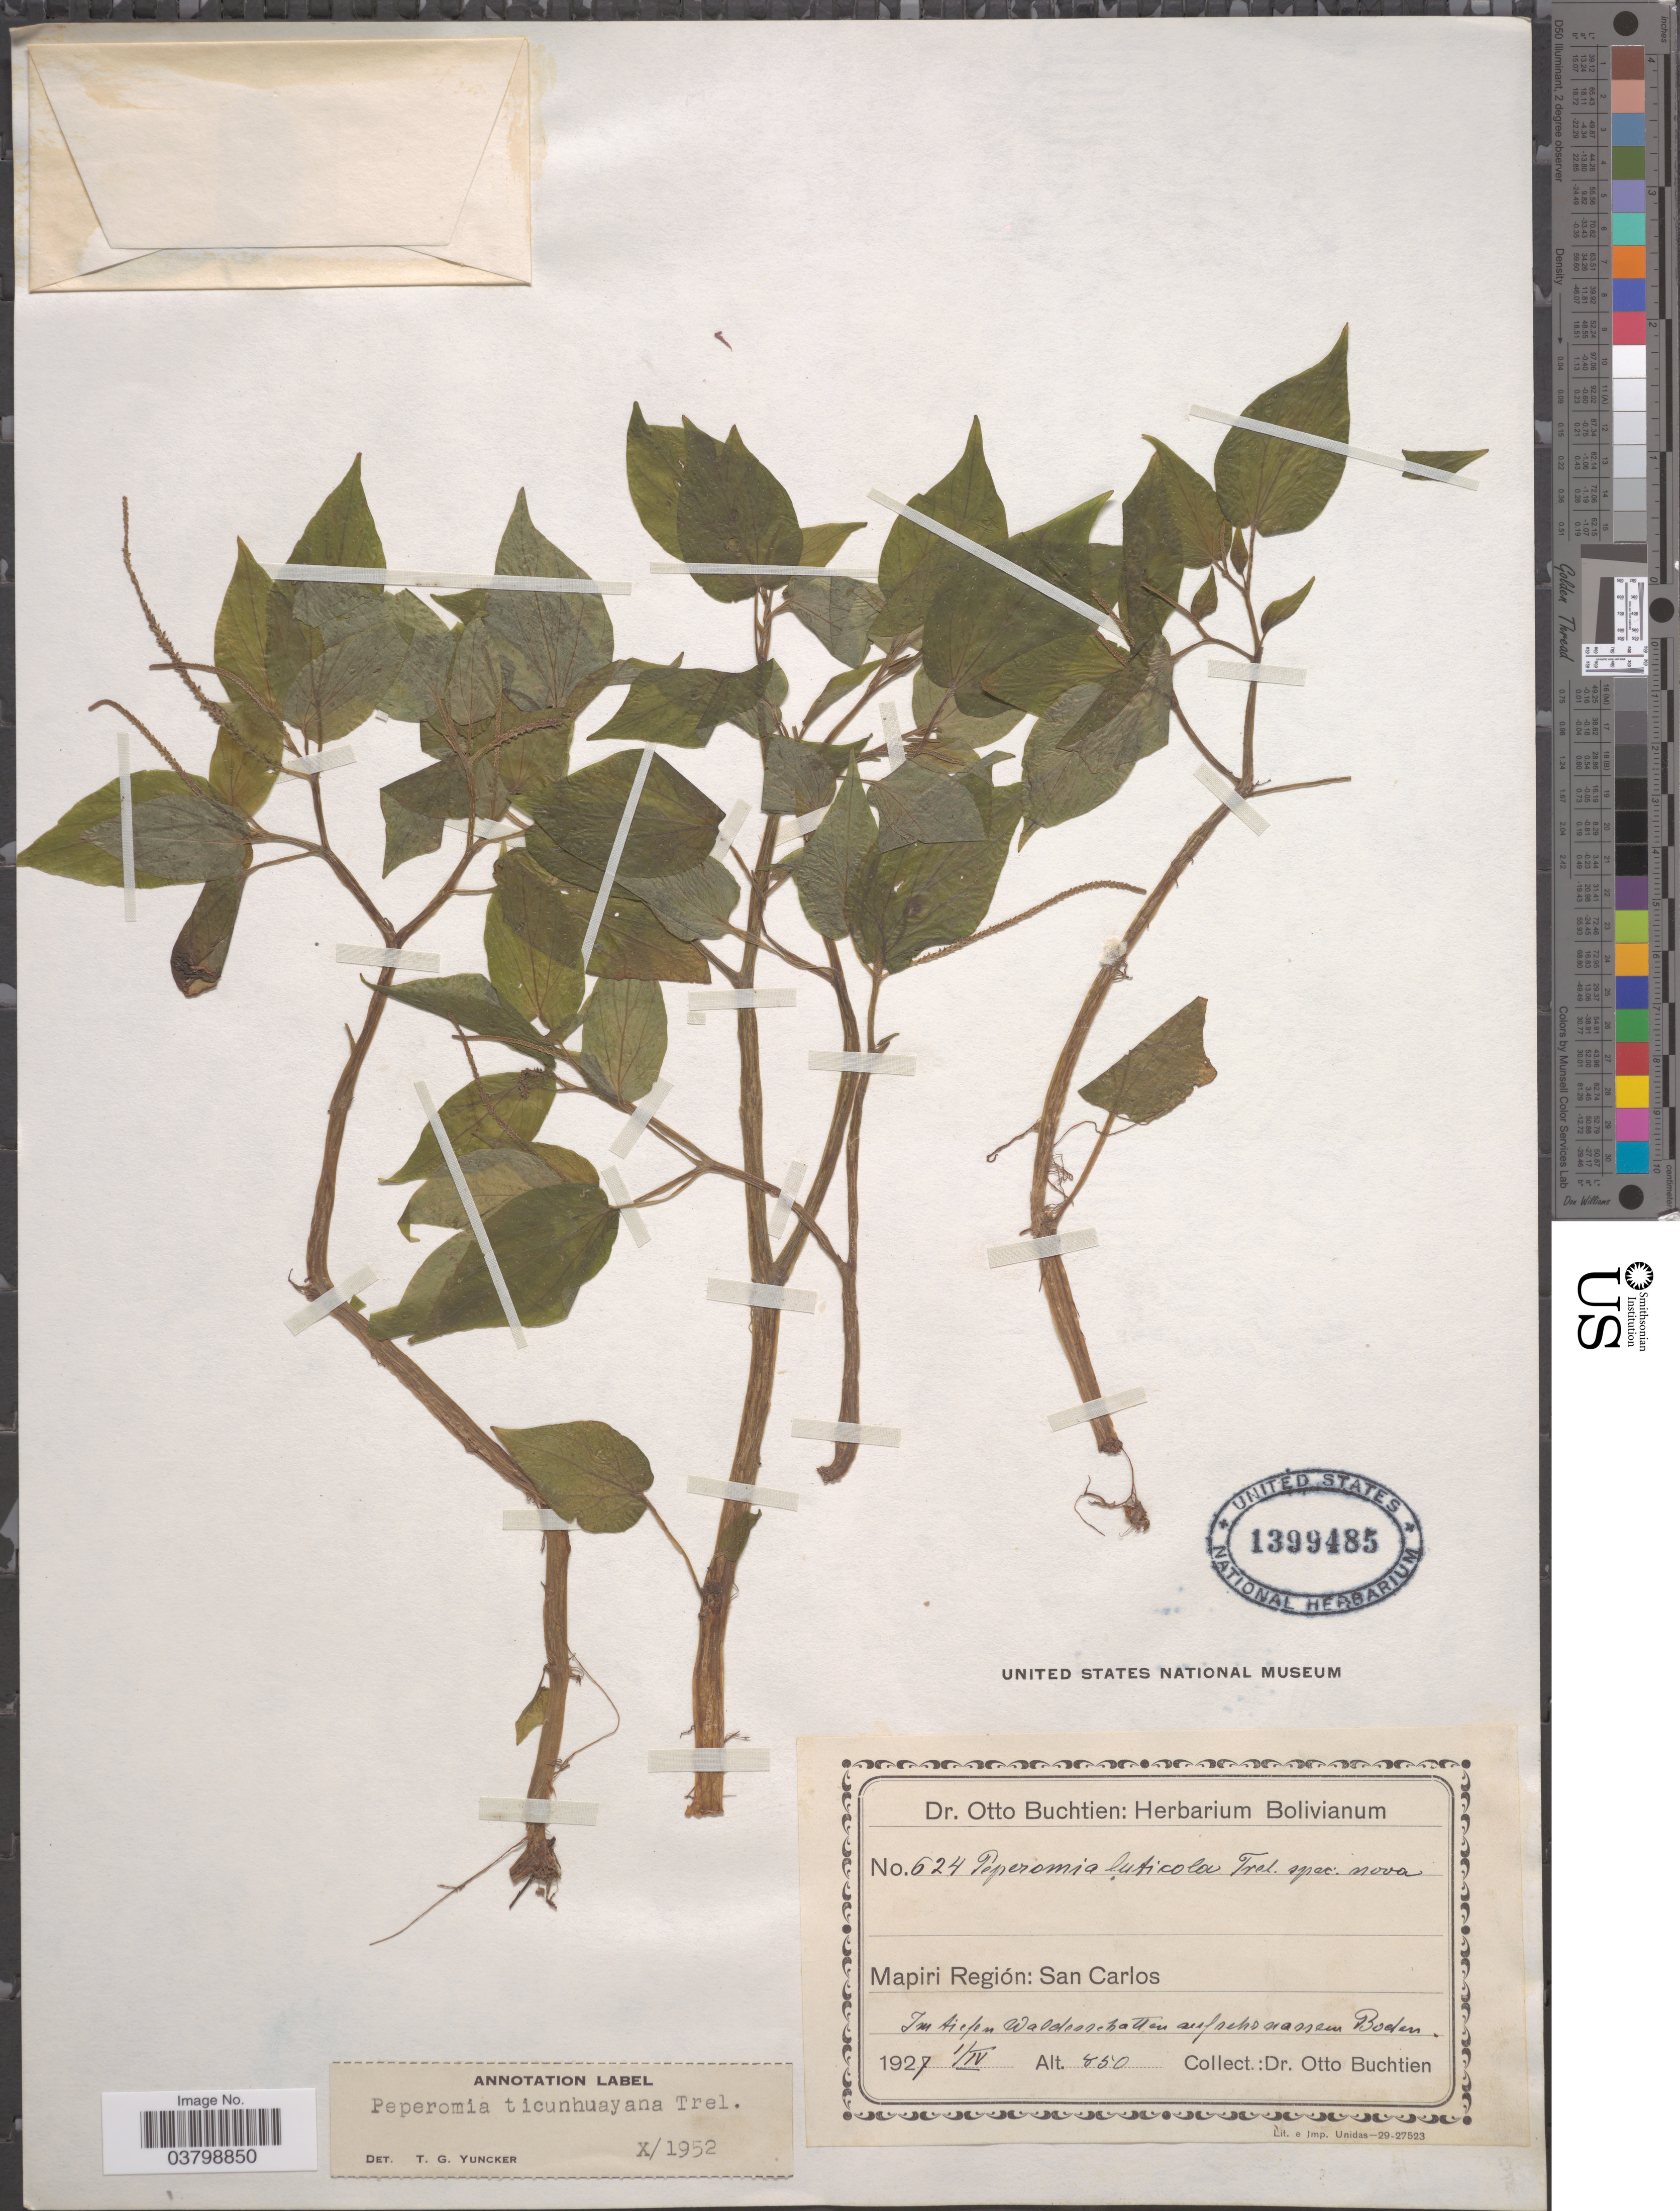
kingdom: Plantae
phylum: Tracheophyta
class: Magnoliopsida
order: Piperales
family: Piperaceae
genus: Peperomia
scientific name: Peperomia ticunhuayana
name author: Trel.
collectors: O. Buchtien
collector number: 624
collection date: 1927-04-01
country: Bolivia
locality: Mapiri Región: San Carlos.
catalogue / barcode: US 1399485